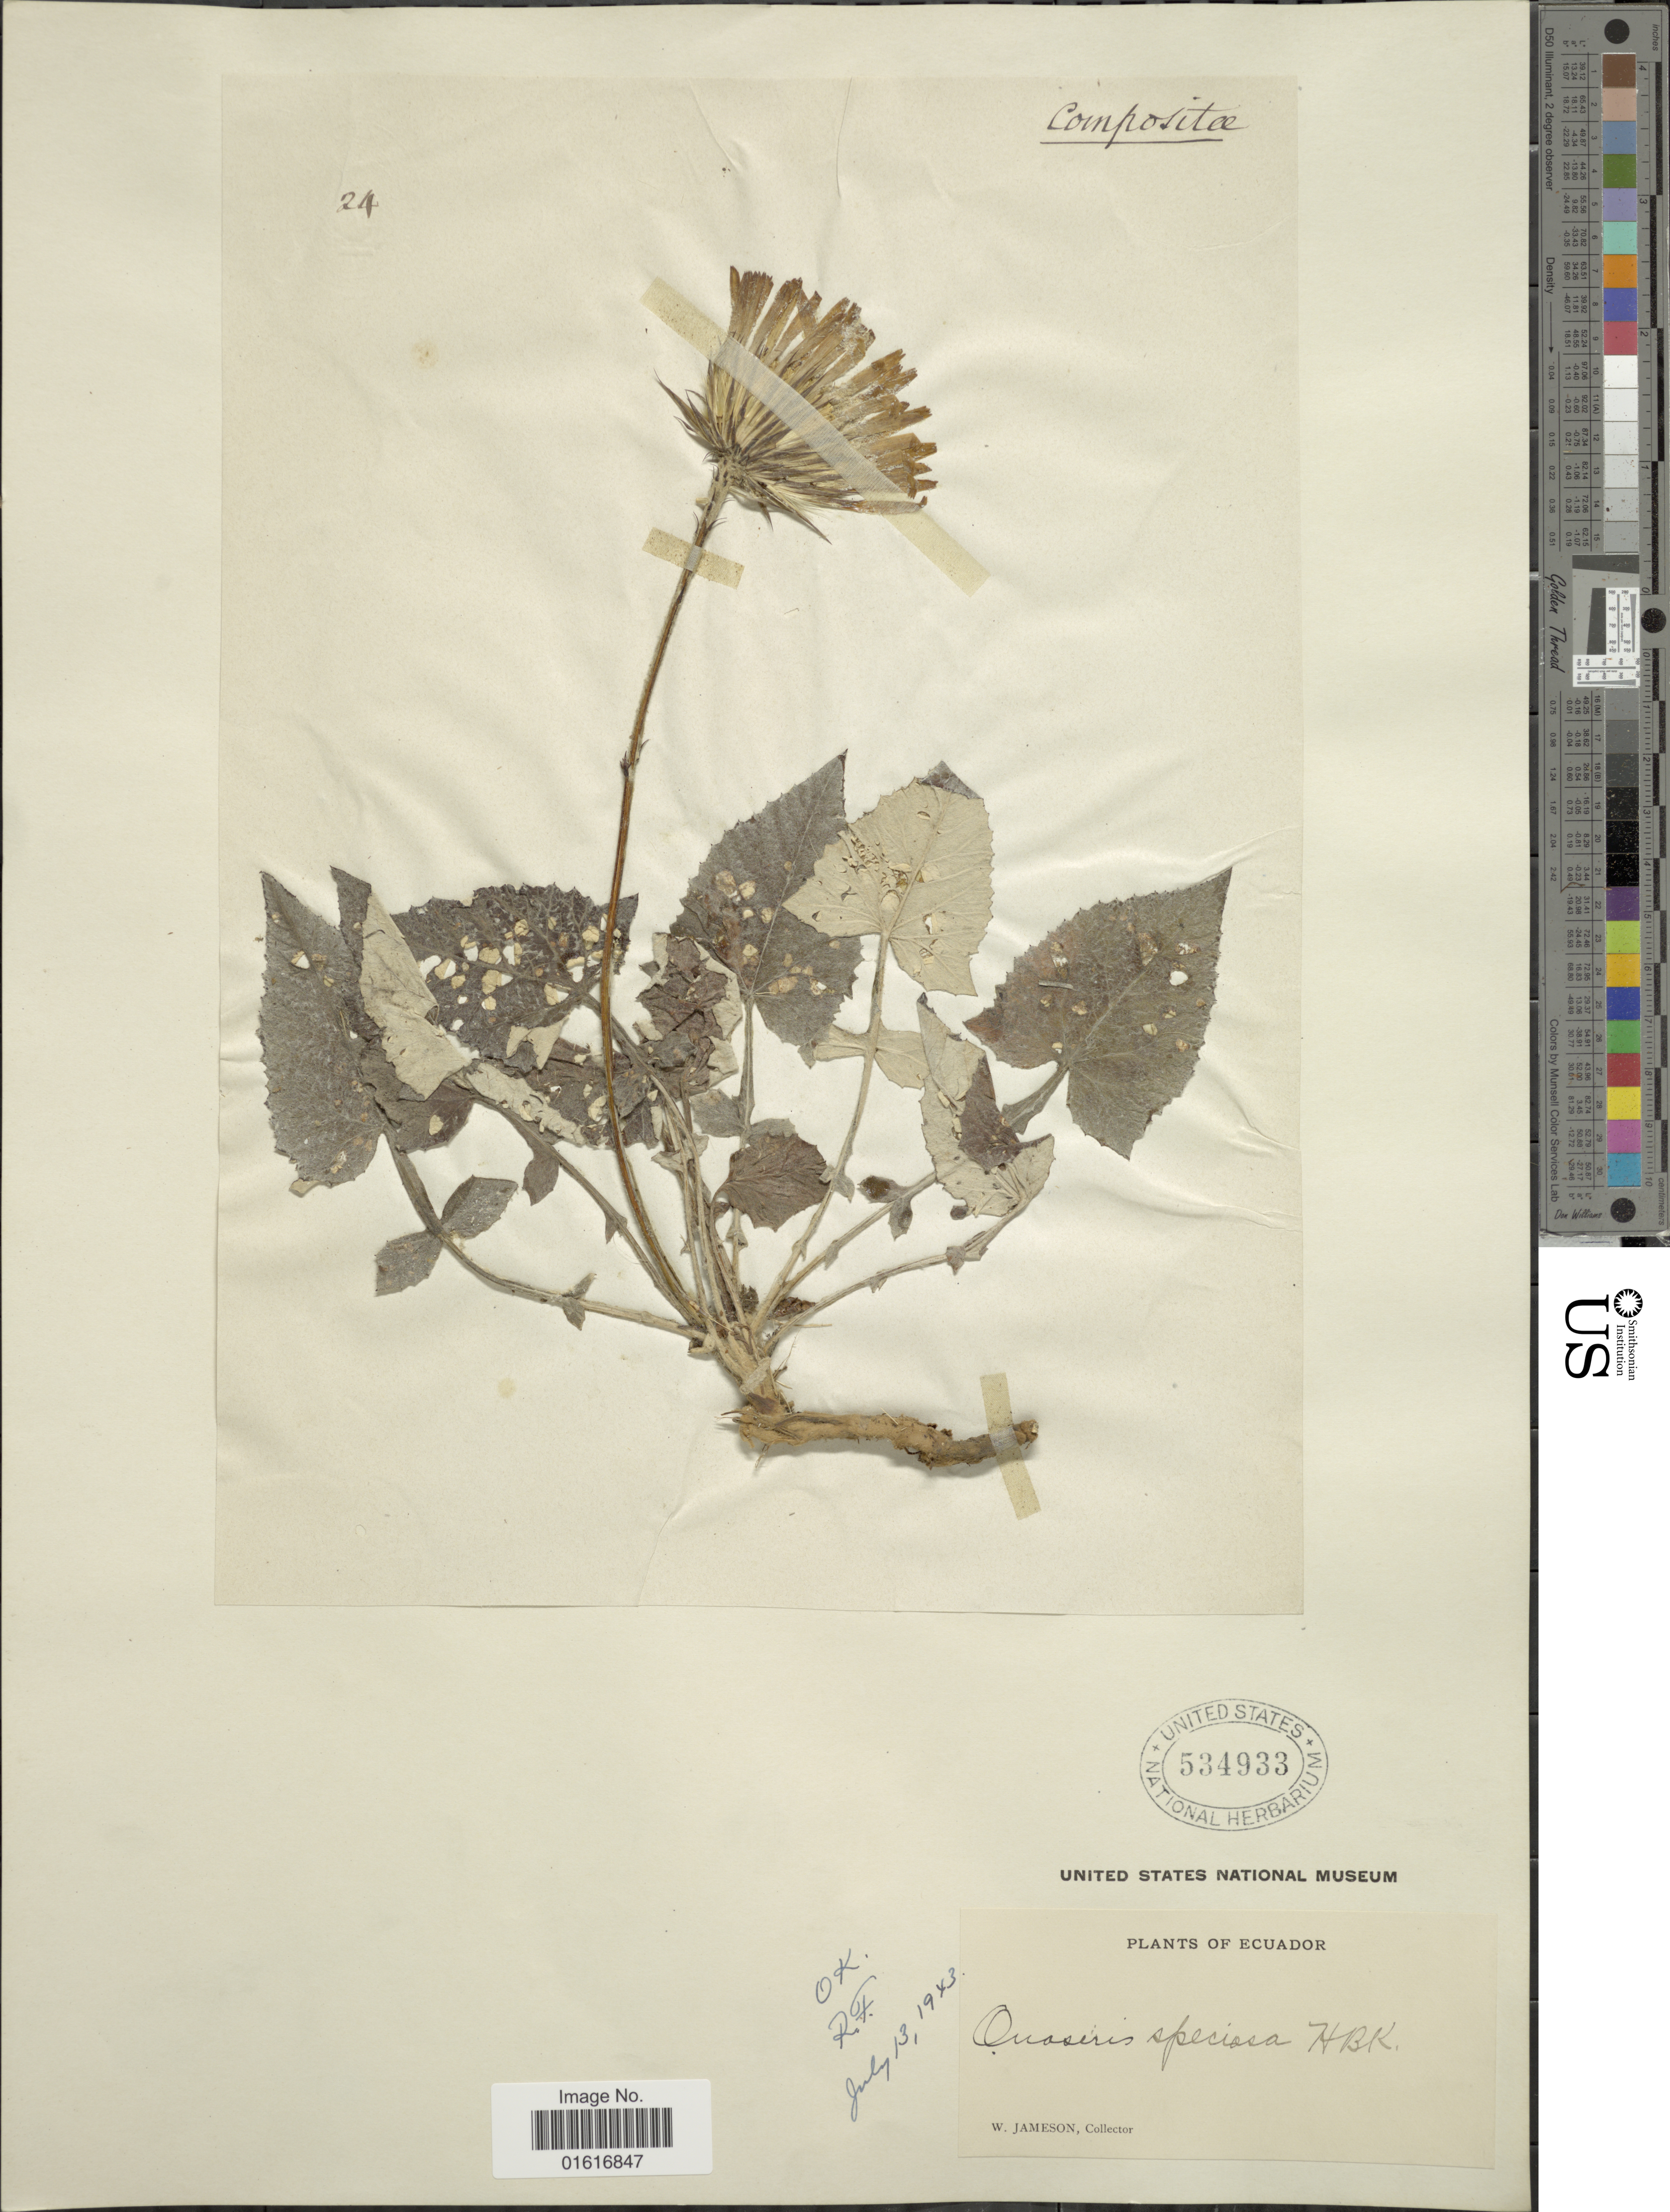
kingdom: Plantae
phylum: Tracheophyta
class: Magnoliopsida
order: Asterales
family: Asteraceae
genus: Onoseris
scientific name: Onoseris speciosa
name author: Kunth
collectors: W. Jameson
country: Ecuador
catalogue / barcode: US 534933